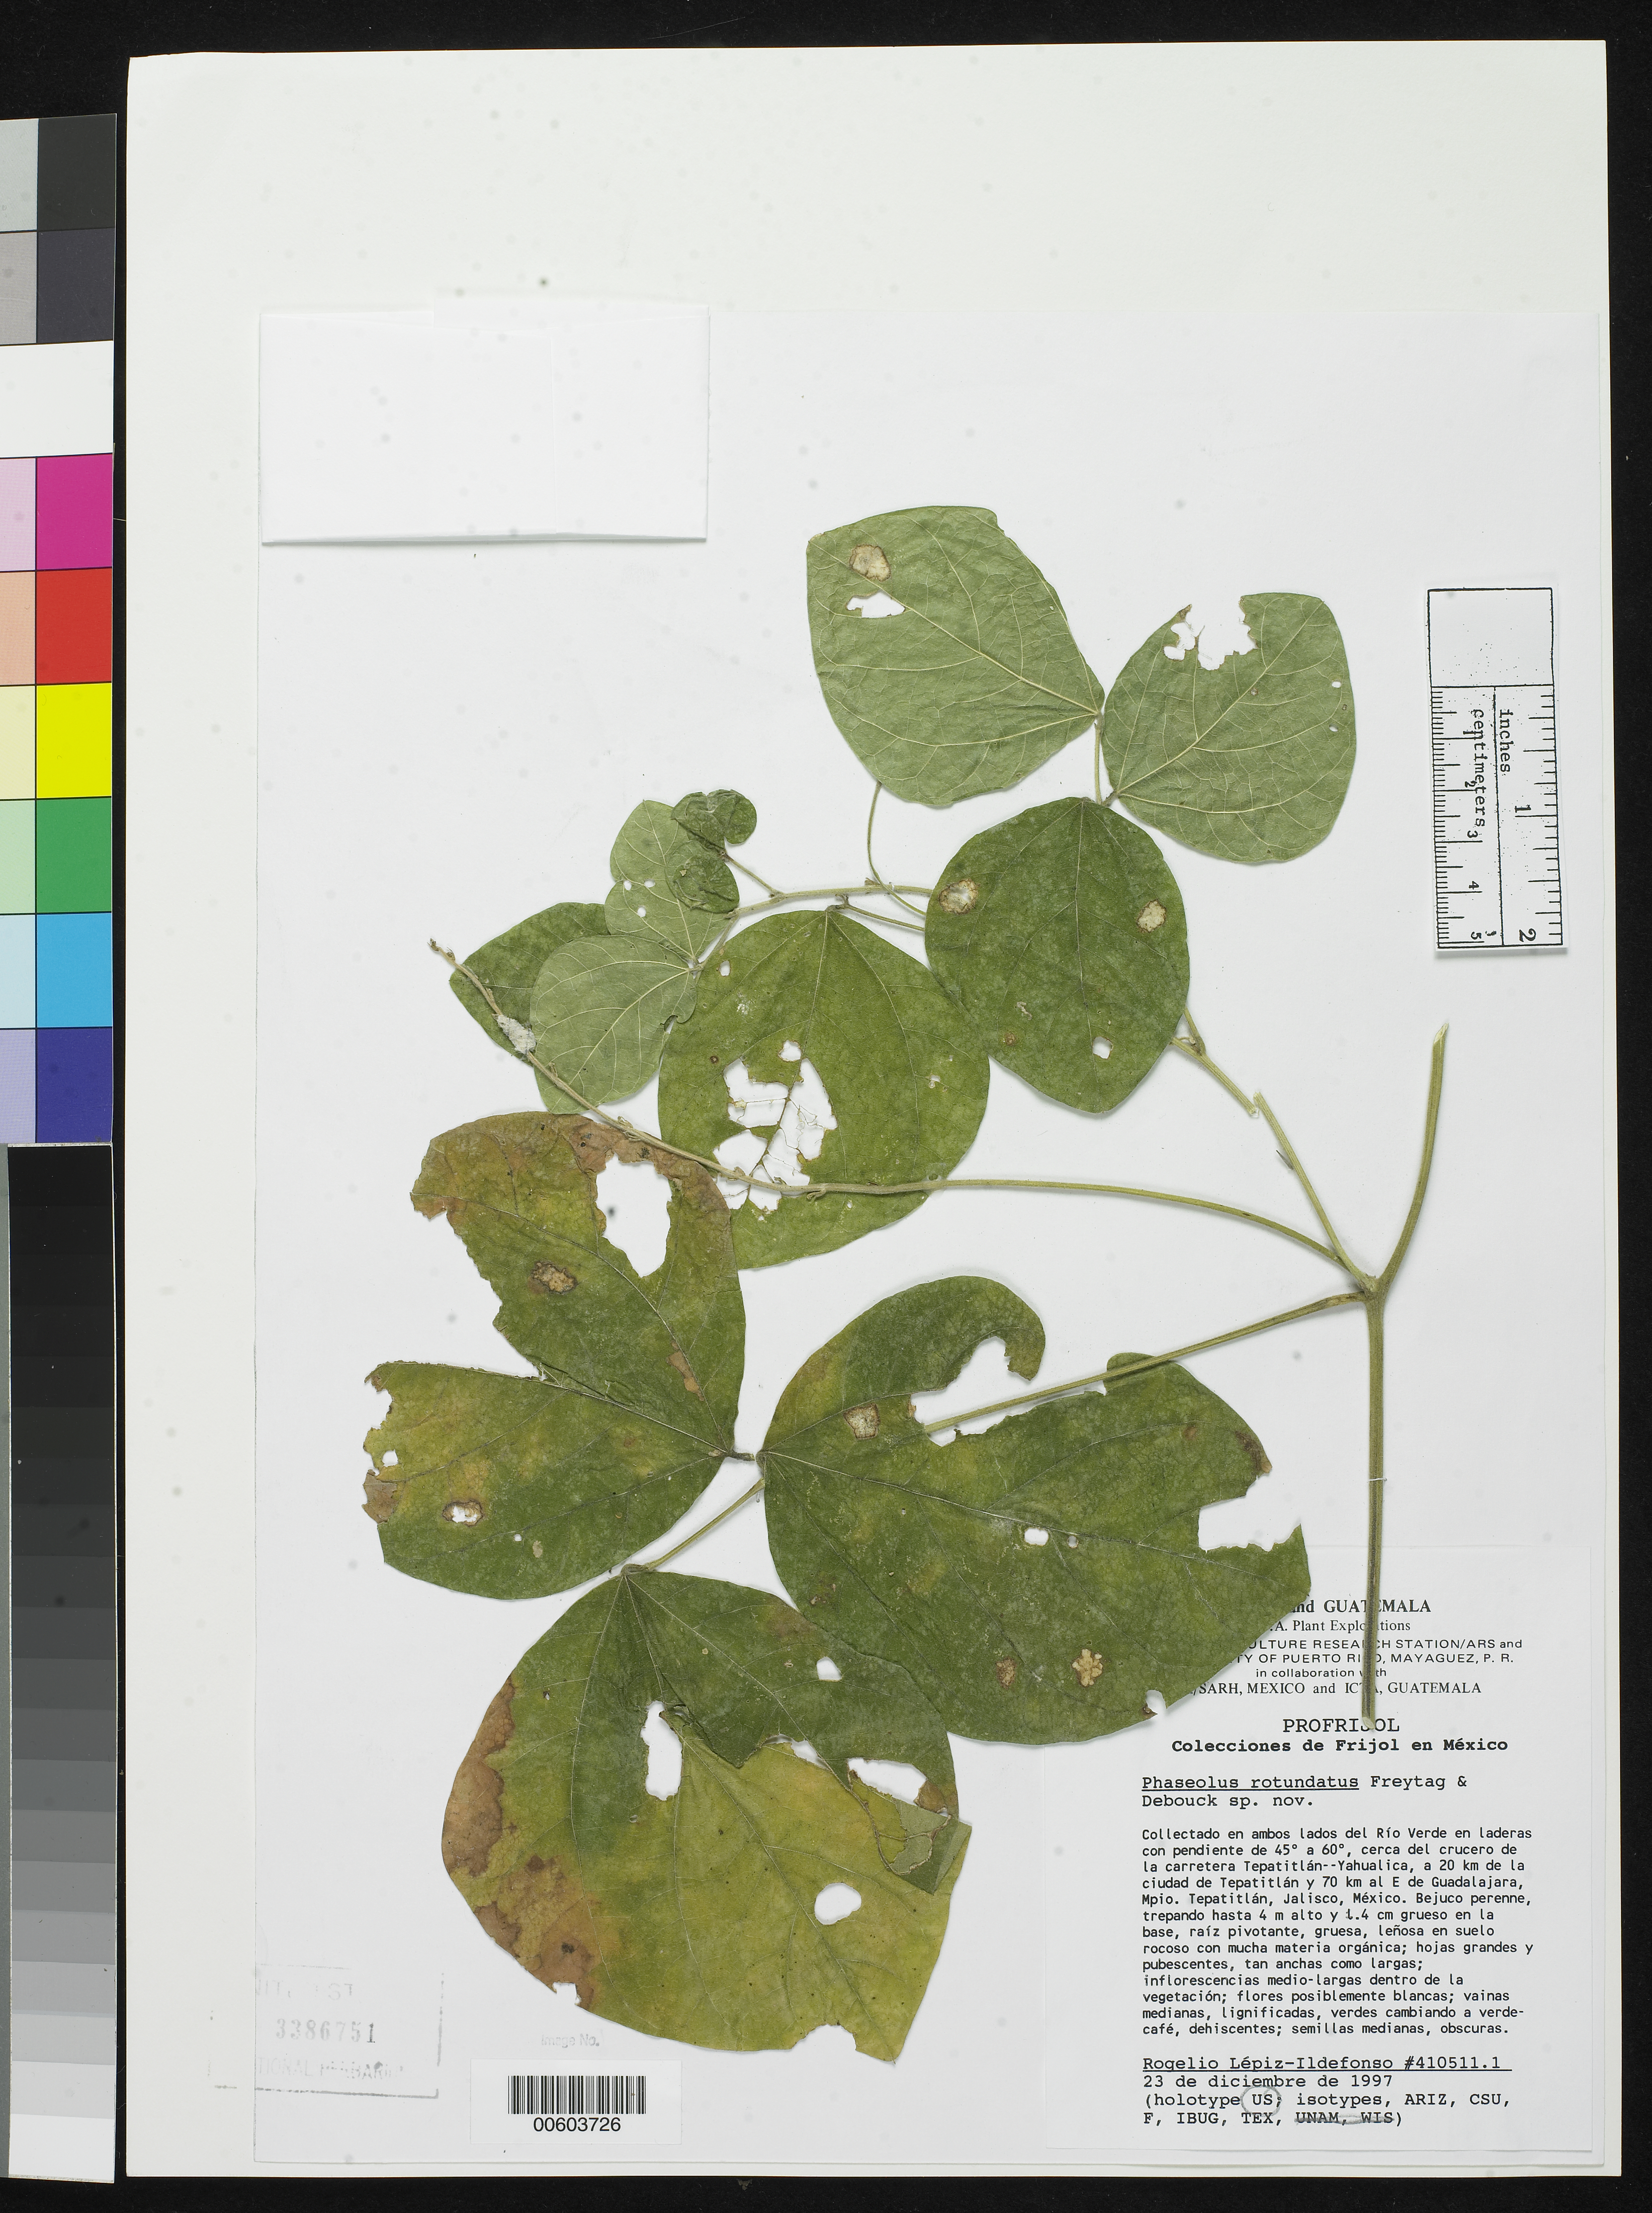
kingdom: Plantae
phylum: Tracheophyta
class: Magnoliopsida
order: Fabales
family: Fabaceae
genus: Phaseolus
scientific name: Phaseolus rotundatus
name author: Freytag & Debouck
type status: Holotype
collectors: R. Lépiz-Ildefonso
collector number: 410511.1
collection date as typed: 23 Dec 1997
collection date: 1997-12-23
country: Mexico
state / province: Jalisco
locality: Collectado en ambos lados del Río Verde en laderas con pendiente de 45° a 60°, cerca del crucero de la carretera Tepatitlán - Yahualica, a 20 km de la ciudad de Tepatitlán y 70 km al E de Guadalajara, Mpio. Tepatitlán.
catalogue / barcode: US 3386751